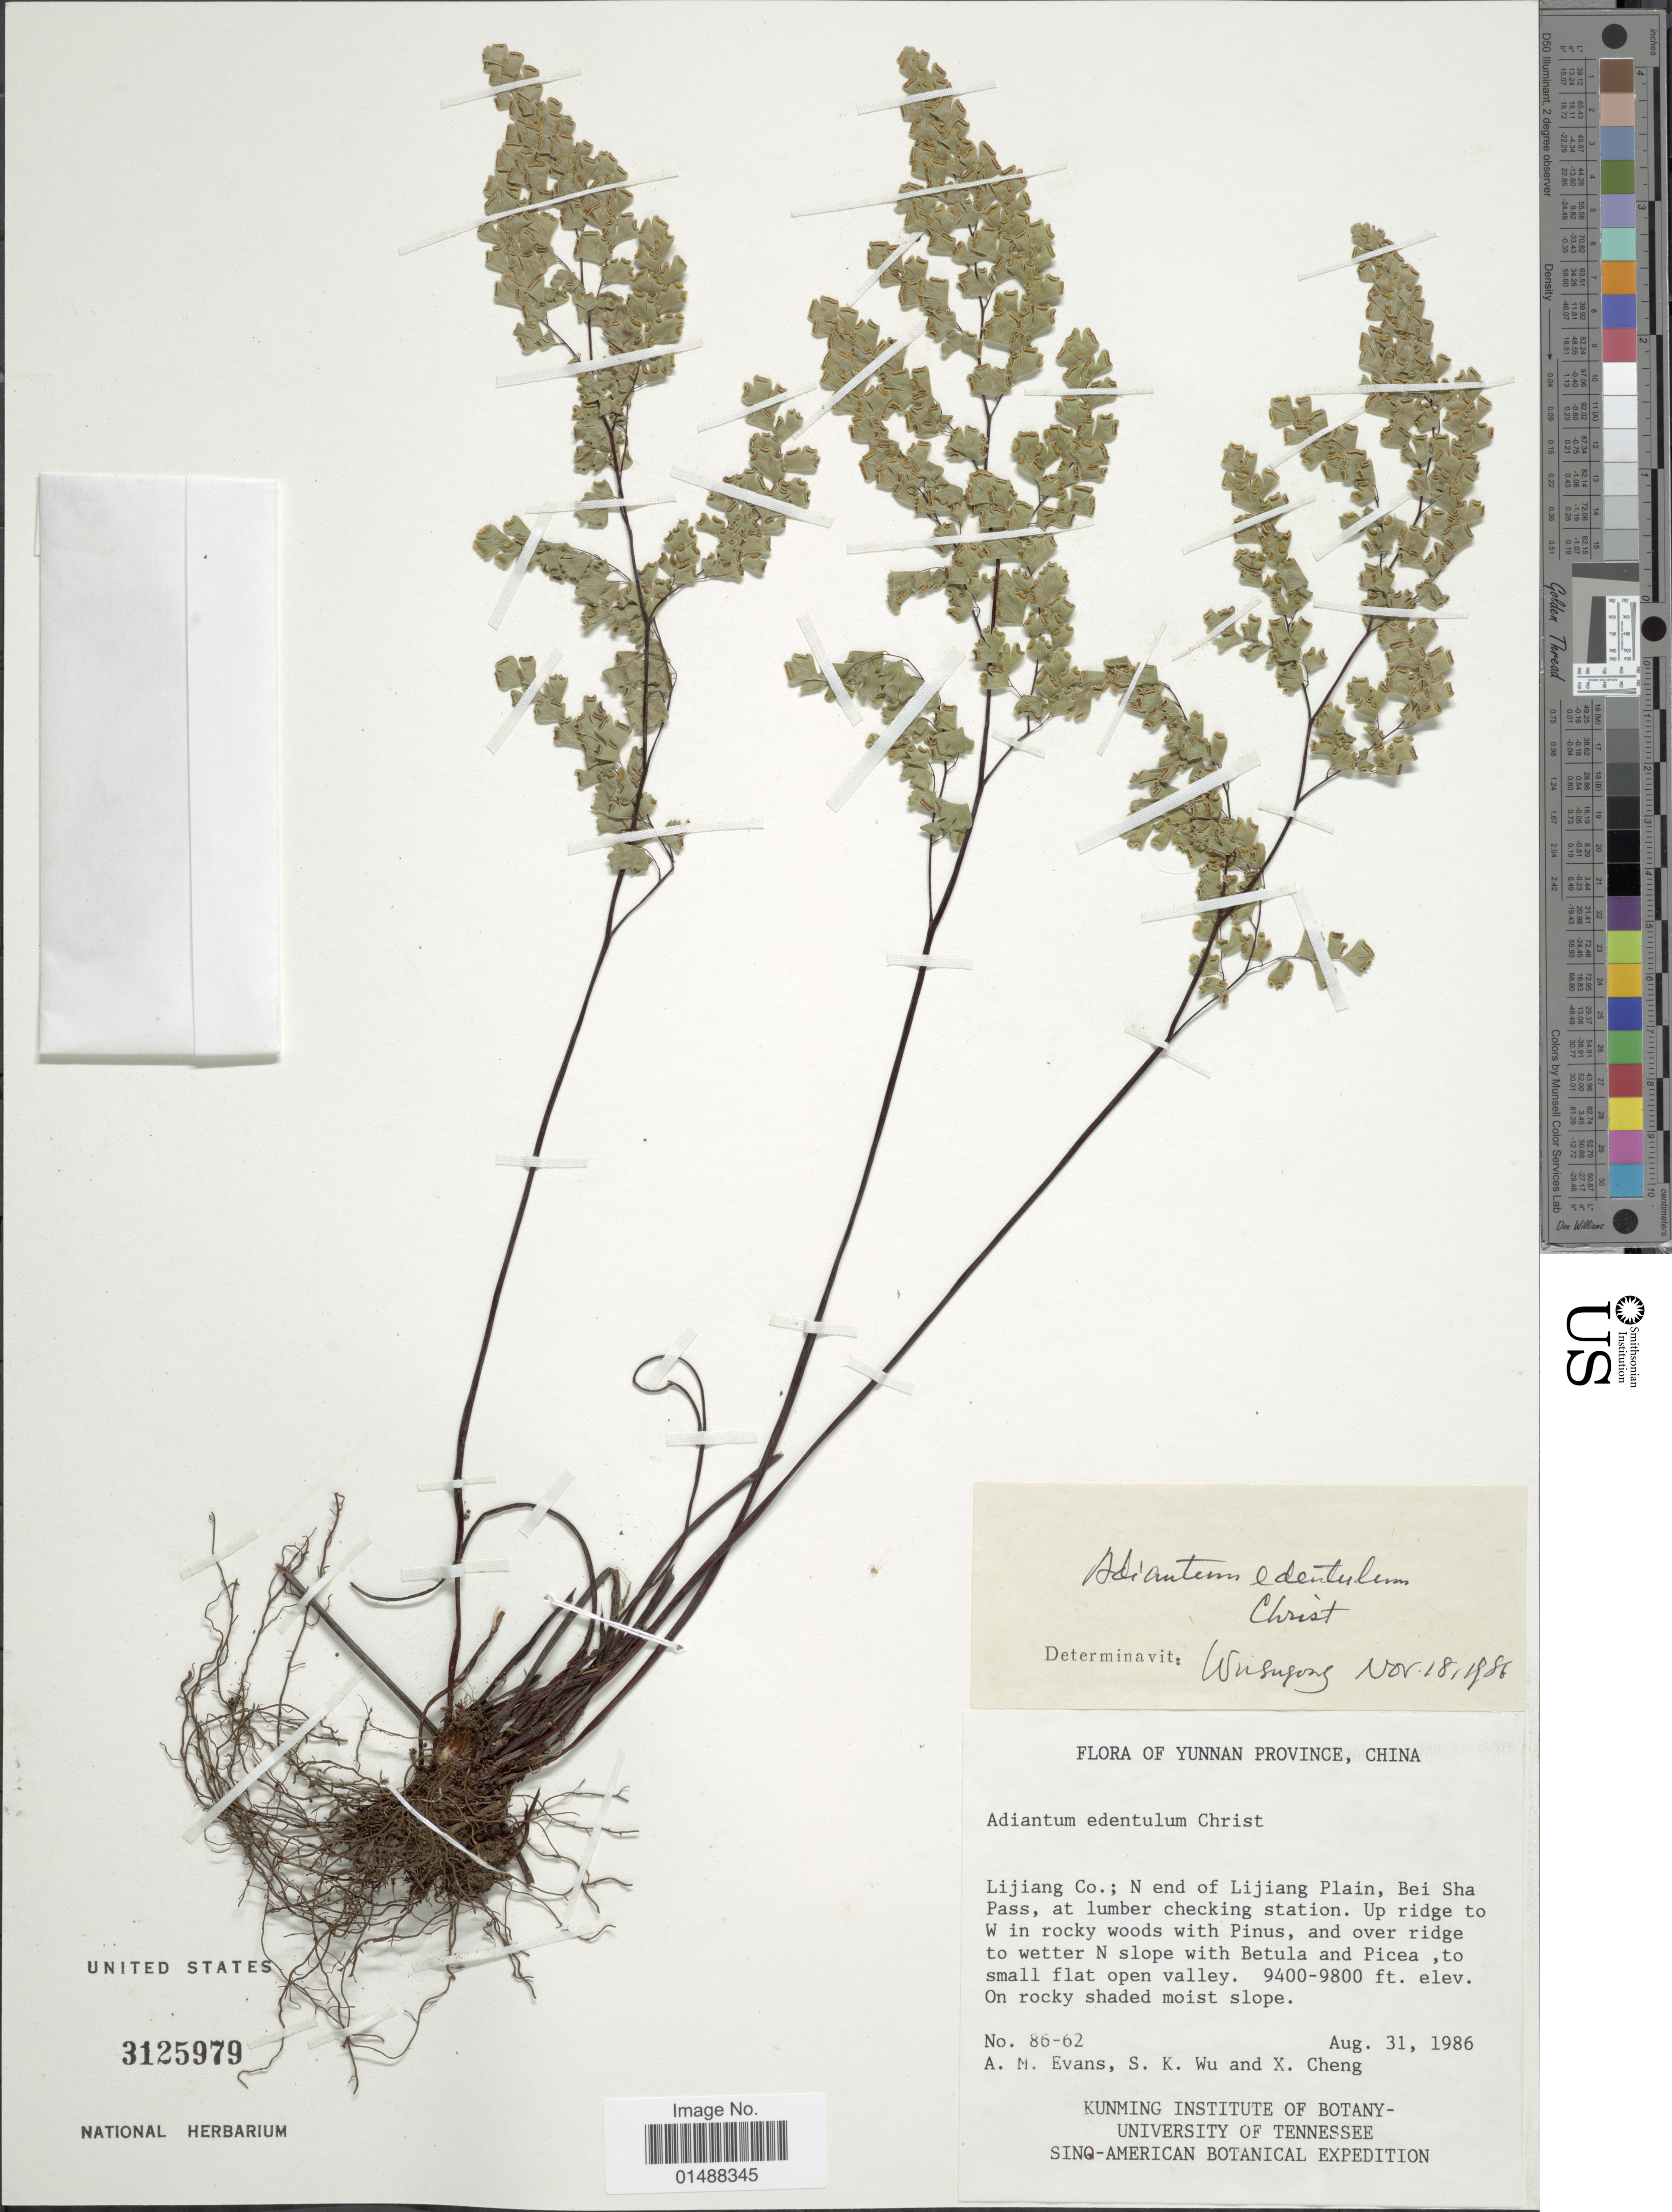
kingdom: Plantae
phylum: Tracheophyta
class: Polypodiopsida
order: Polypodiales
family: Pteridaceae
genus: Adiantum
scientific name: Adiantum edentulum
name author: Christ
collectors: A. M. Evans, S. K. Wu & X. Cheng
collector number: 86-62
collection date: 1986-08-31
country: China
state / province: Yunnan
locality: China, Yunnan Province, Lijiang Co.; N end of Lijiang Plain, Bei Sha Pass, at lumber checking station.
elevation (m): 2865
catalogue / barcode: US 3125979